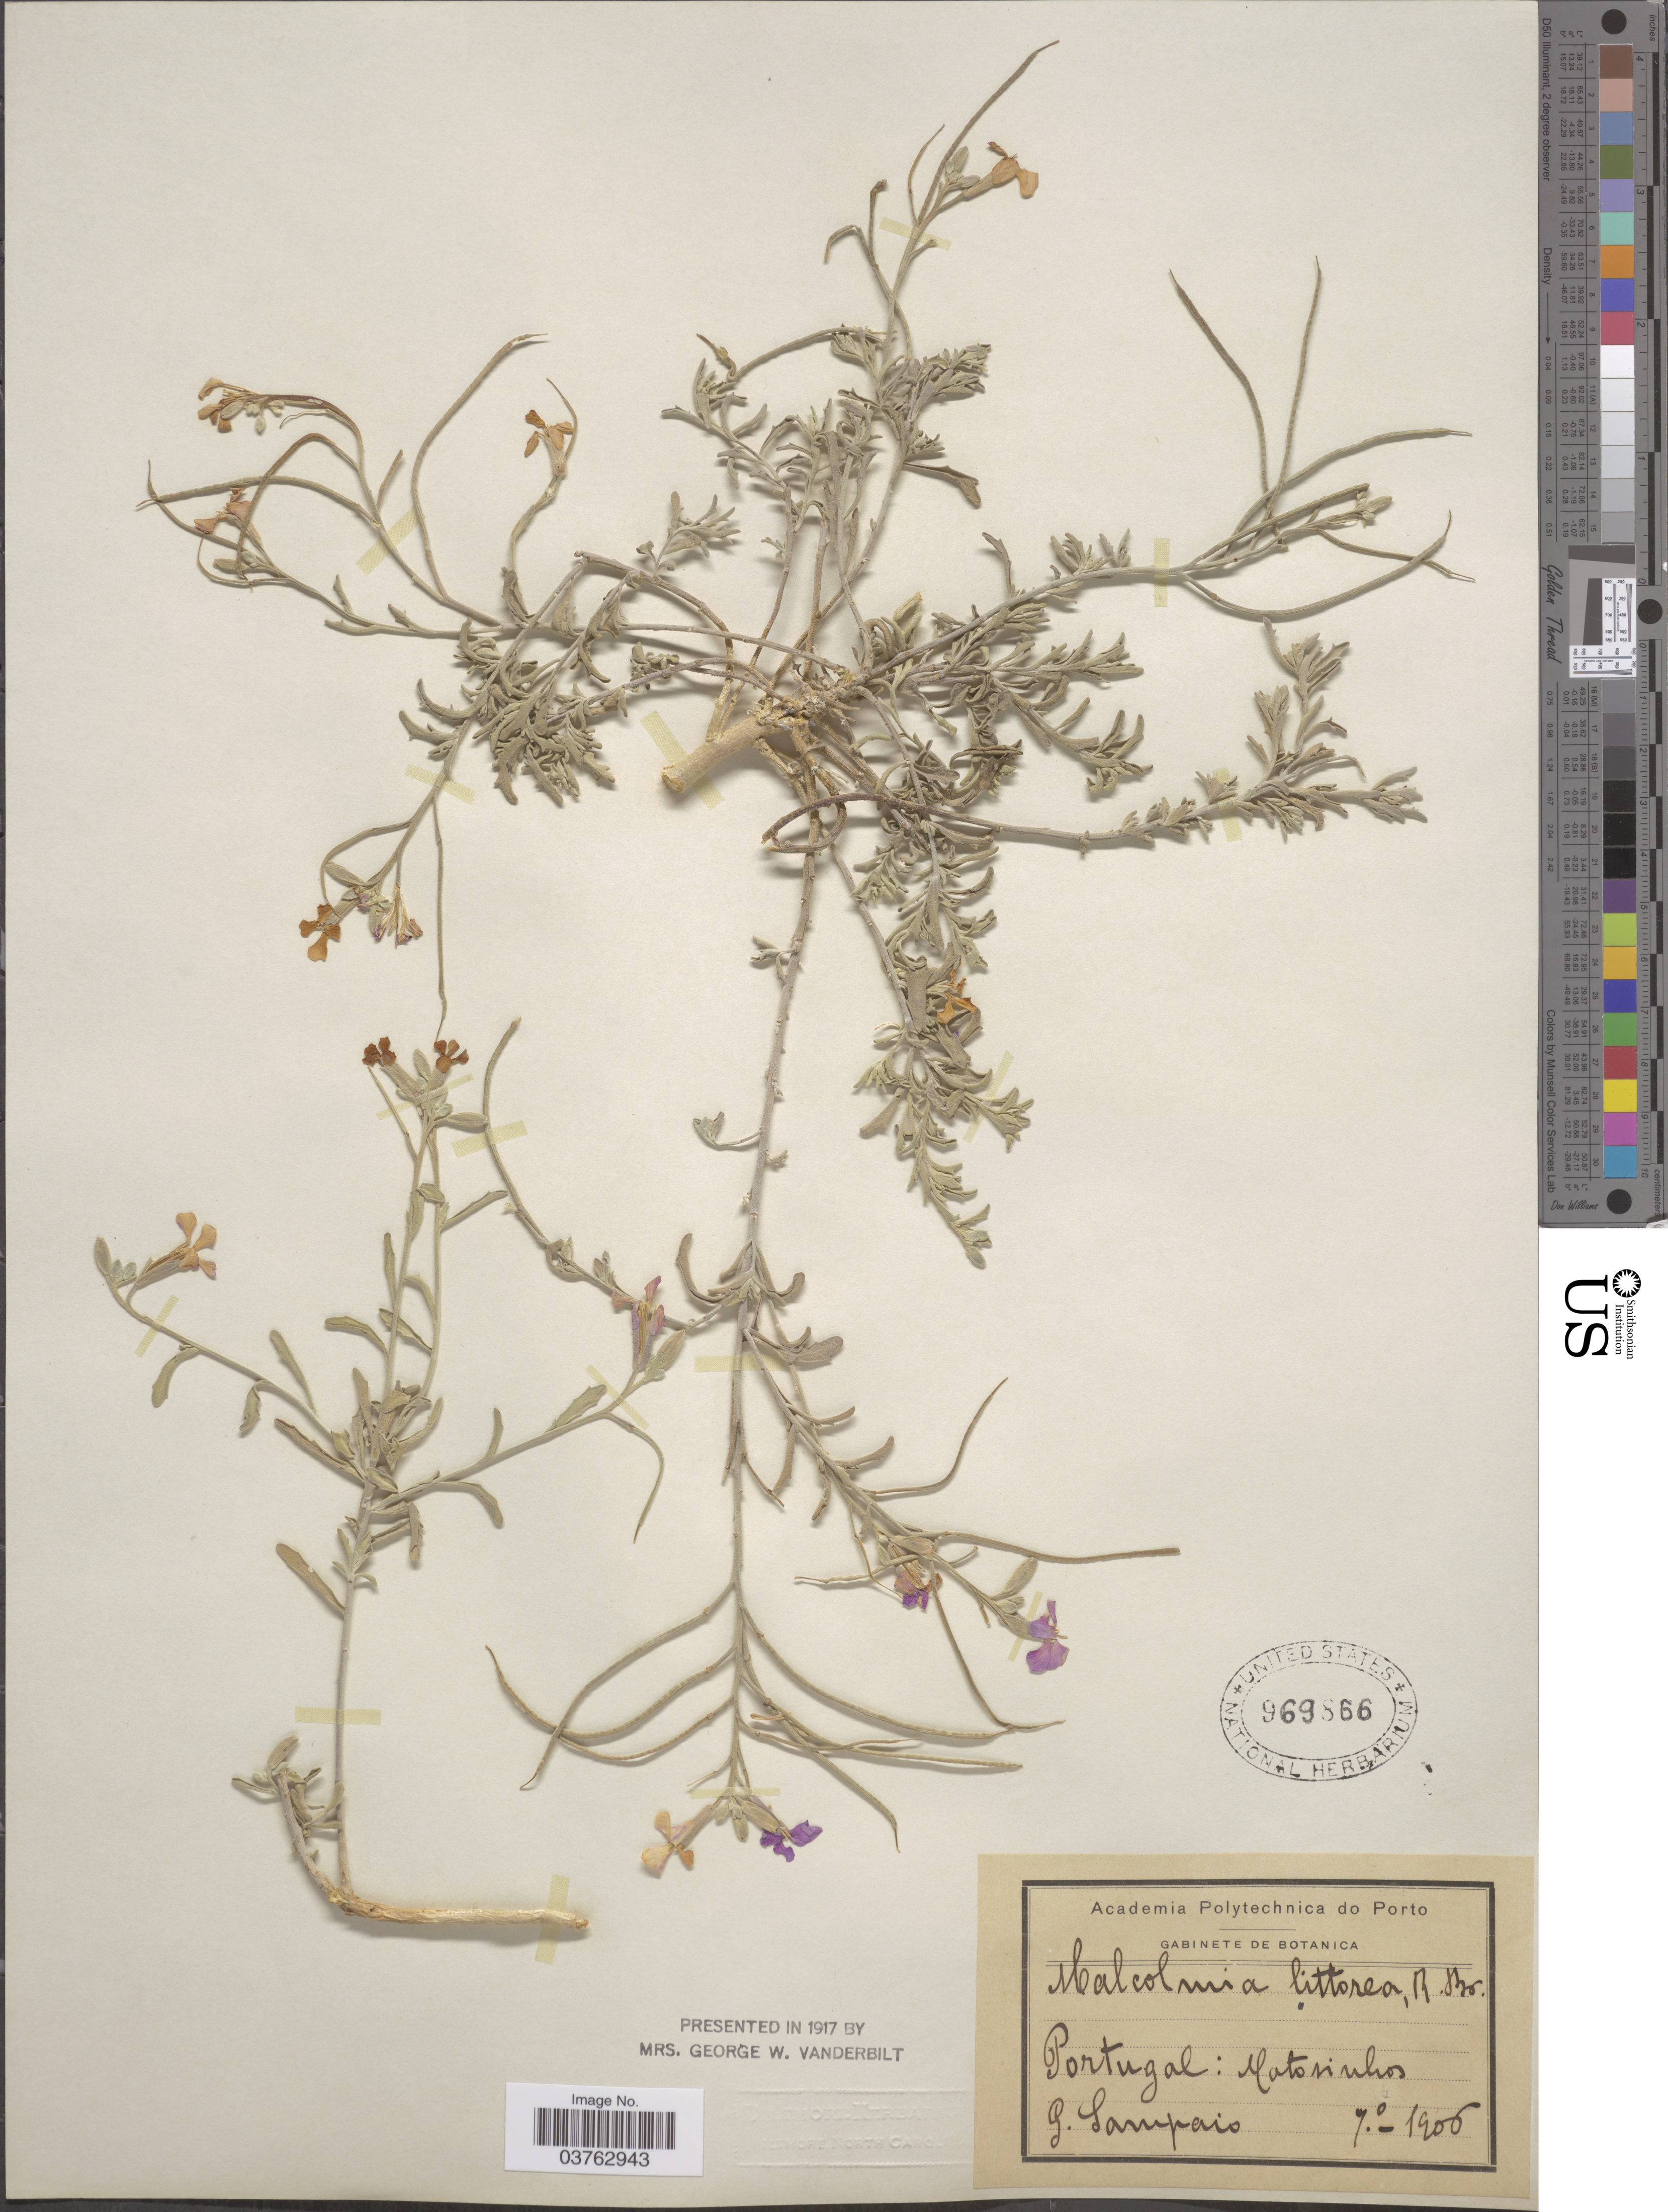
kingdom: Plantae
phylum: Tracheophyta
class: Magnoliopsida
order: Brassicales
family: Brassicaceae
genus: Malcolmia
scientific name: Malcolmia littorea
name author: (L.) W.T. Aiton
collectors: G. A. Sampaio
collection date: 1906-07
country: Portugal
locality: Matosinhos.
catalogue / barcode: US 969866